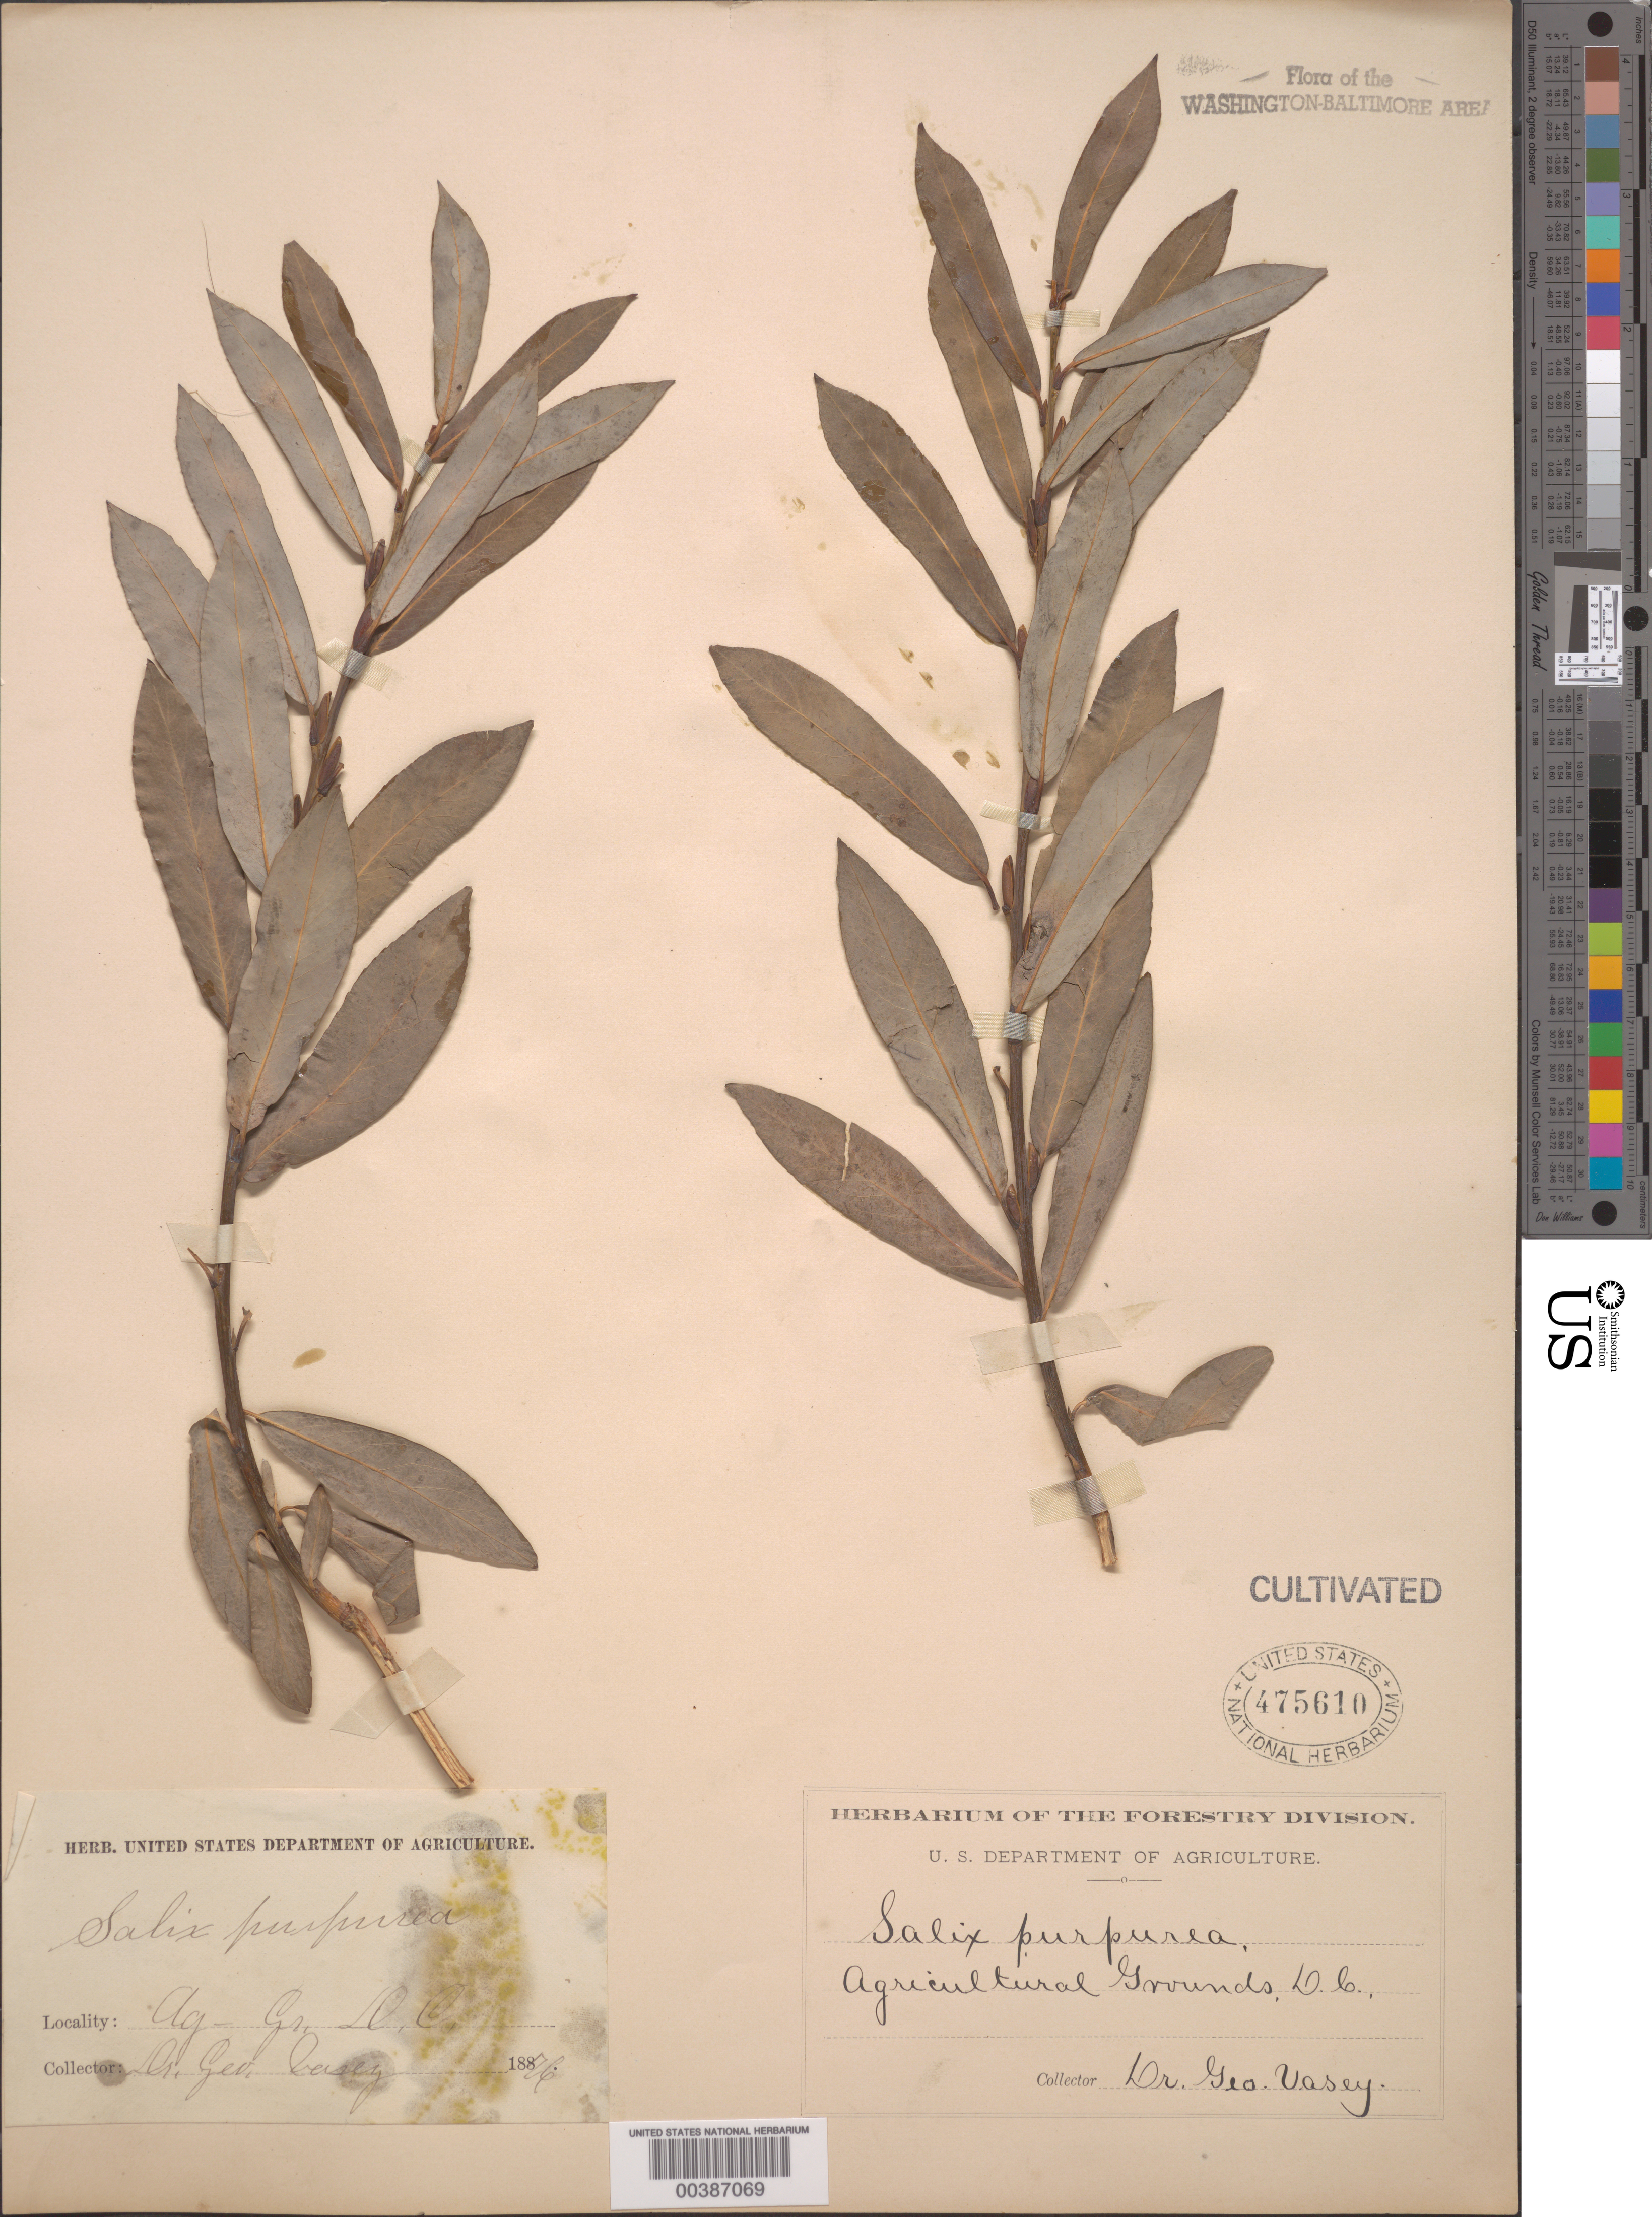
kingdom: Plantae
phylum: Tracheophyta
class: Magnoliopsida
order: Malpighiales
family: Salicaceae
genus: Salix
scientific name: Salix purpurea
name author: L.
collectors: G. Vasey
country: United States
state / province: District of Columbia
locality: Agriculture grounds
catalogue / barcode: US 475610